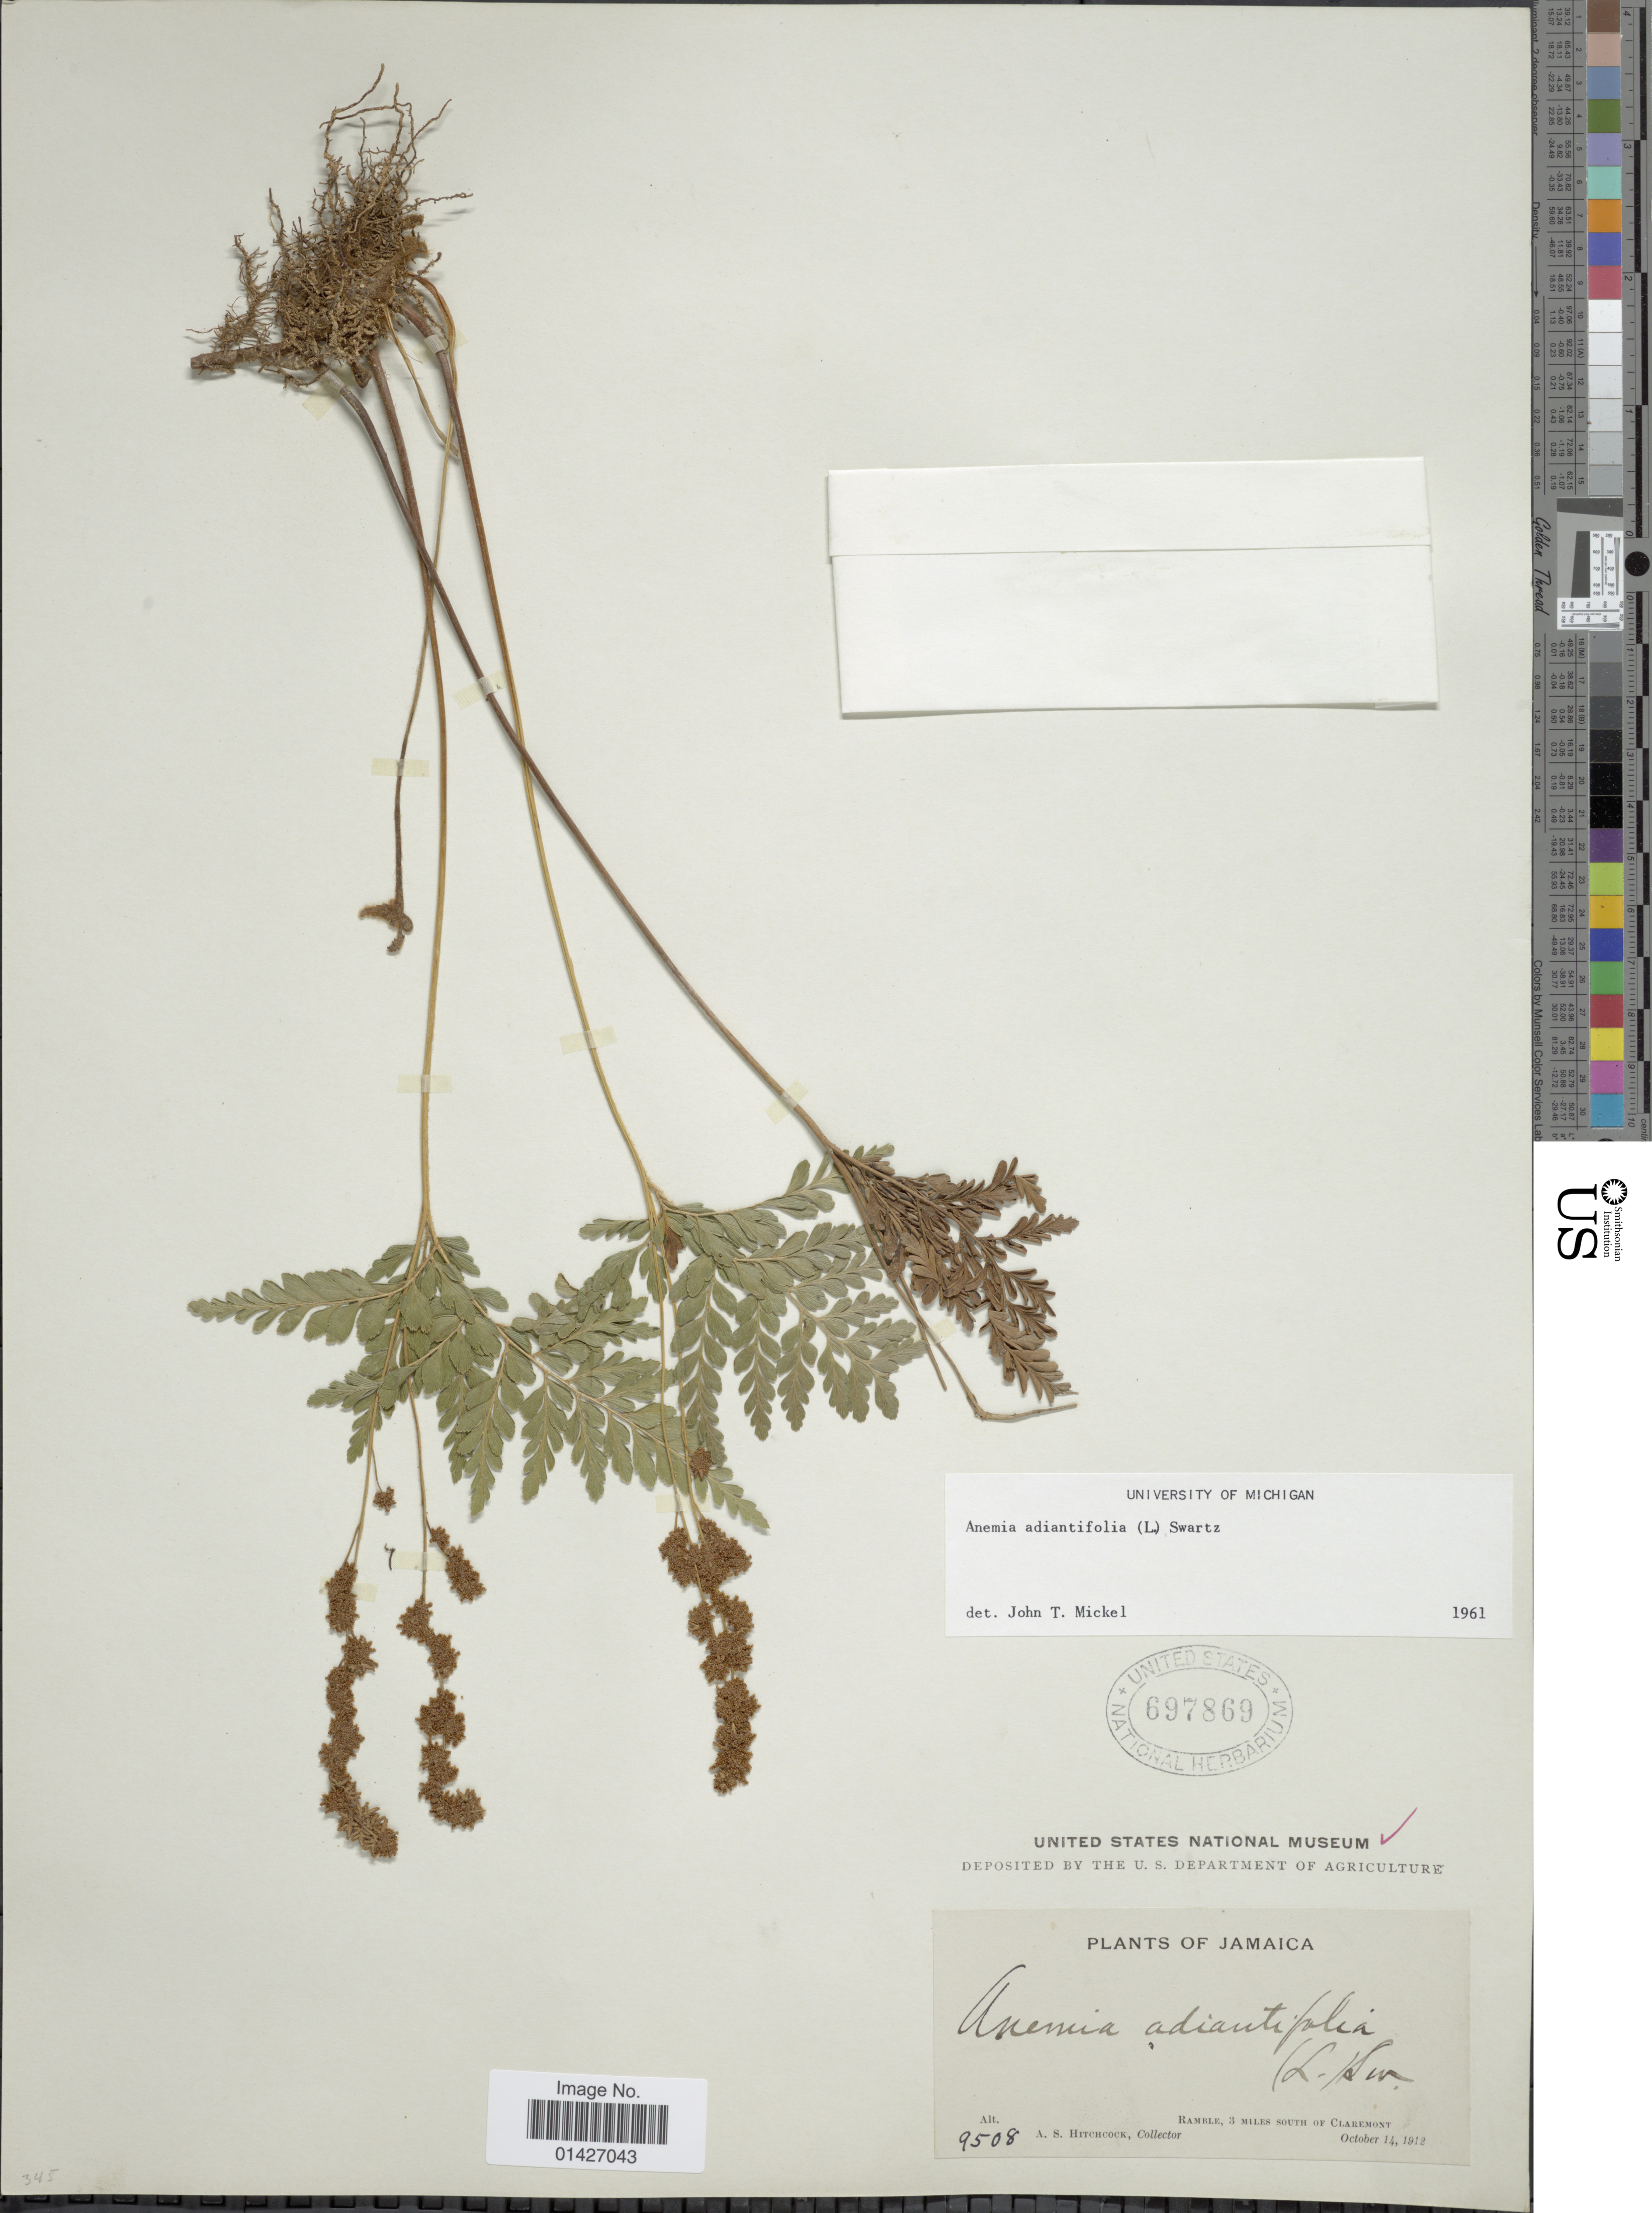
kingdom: Plantae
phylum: Tracheophyta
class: Polypodiopsida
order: Schizaeales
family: Anemiaceae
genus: Anemia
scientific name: Anemia adiantifolia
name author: (L.) Sw.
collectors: A. S. Hitchcock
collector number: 9508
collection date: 1912-10-14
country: Jamaica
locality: Ramble, 3 miles South of Claremont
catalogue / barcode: US 697869